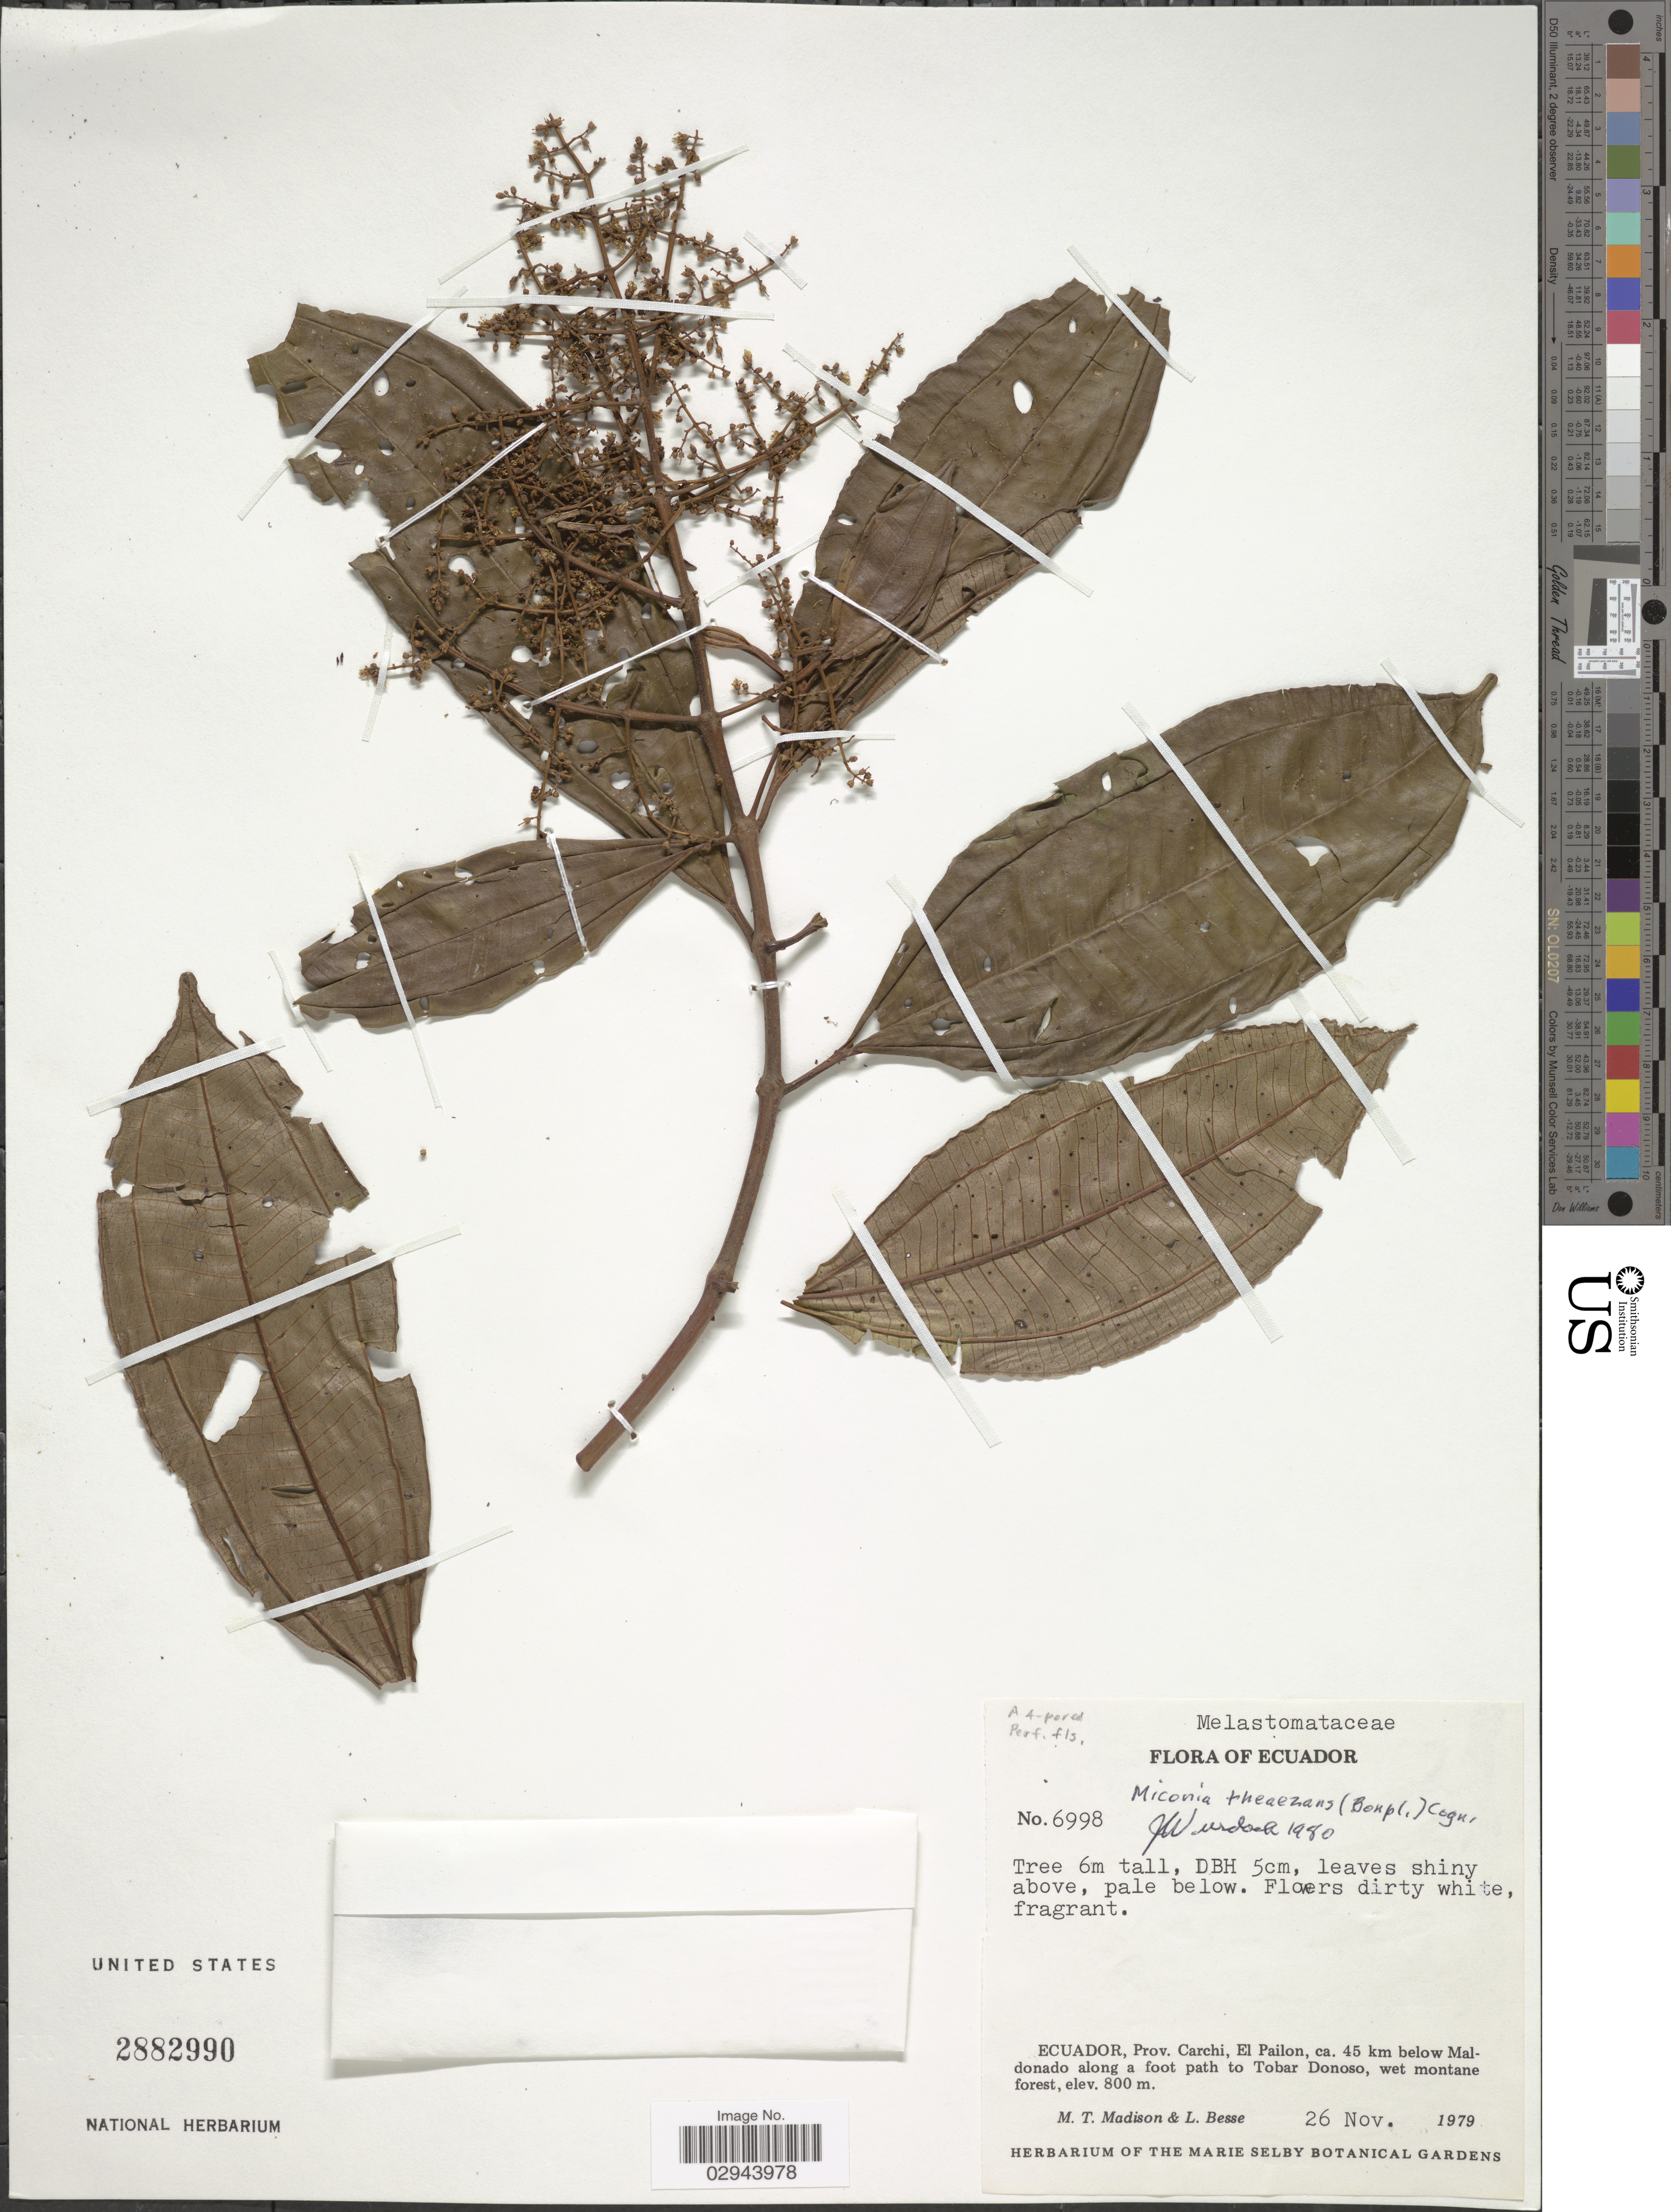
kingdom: Plantae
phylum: Tracheophyta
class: Magnoliopsida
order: Myrtales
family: Melastomataceae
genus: Miconia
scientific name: Miconia theizans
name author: (Bonpl.) Cogn.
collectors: M. T. Madison & L. Besse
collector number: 6998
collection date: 1979-11-26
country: Ecuador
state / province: Carchi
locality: El Pailon, ca. 45 km below Maldonado along a foot path to Tobar Donoso.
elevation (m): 800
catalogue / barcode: US 2882990